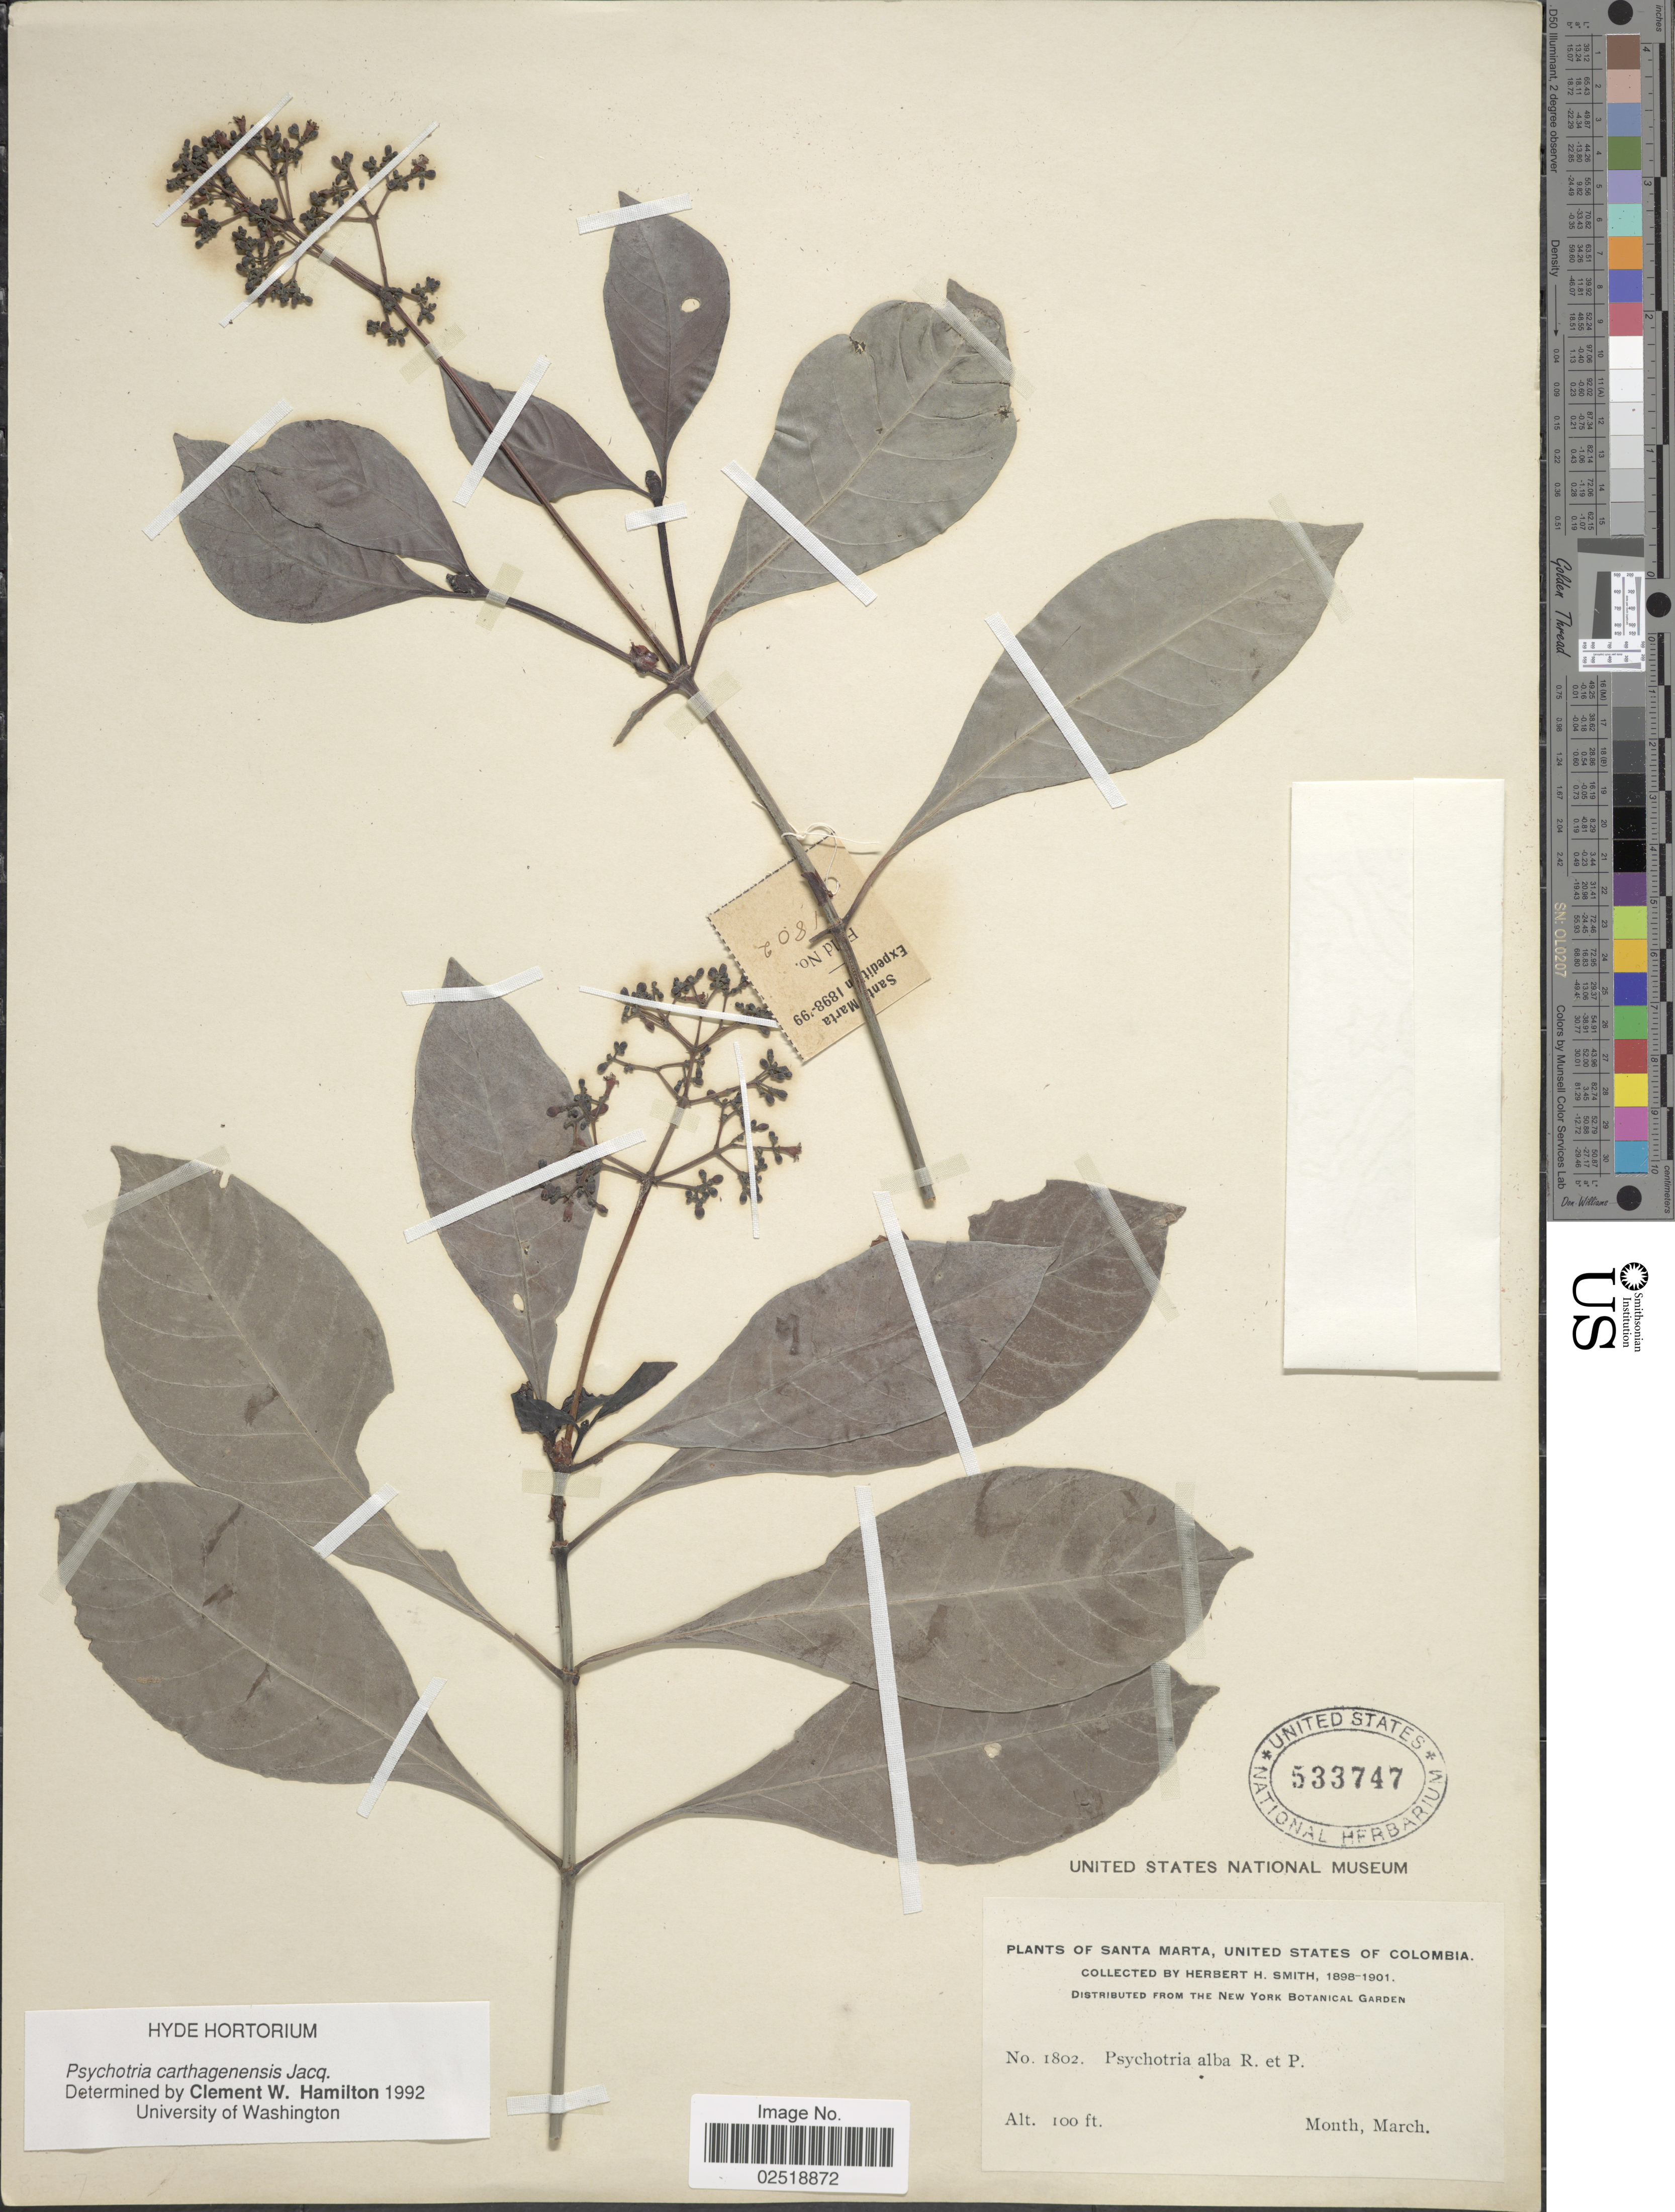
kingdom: Plantae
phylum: Tracheophyta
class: Magnoliopsida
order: Gentianales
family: Rubiaceae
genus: Psychotria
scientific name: Psychotria carthagenensis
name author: Jacq.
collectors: Herbert H. Smith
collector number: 1802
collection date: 1898-03/1901-03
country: Colombia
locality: Santa Marta, United States of Colombia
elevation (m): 30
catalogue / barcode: US 533747